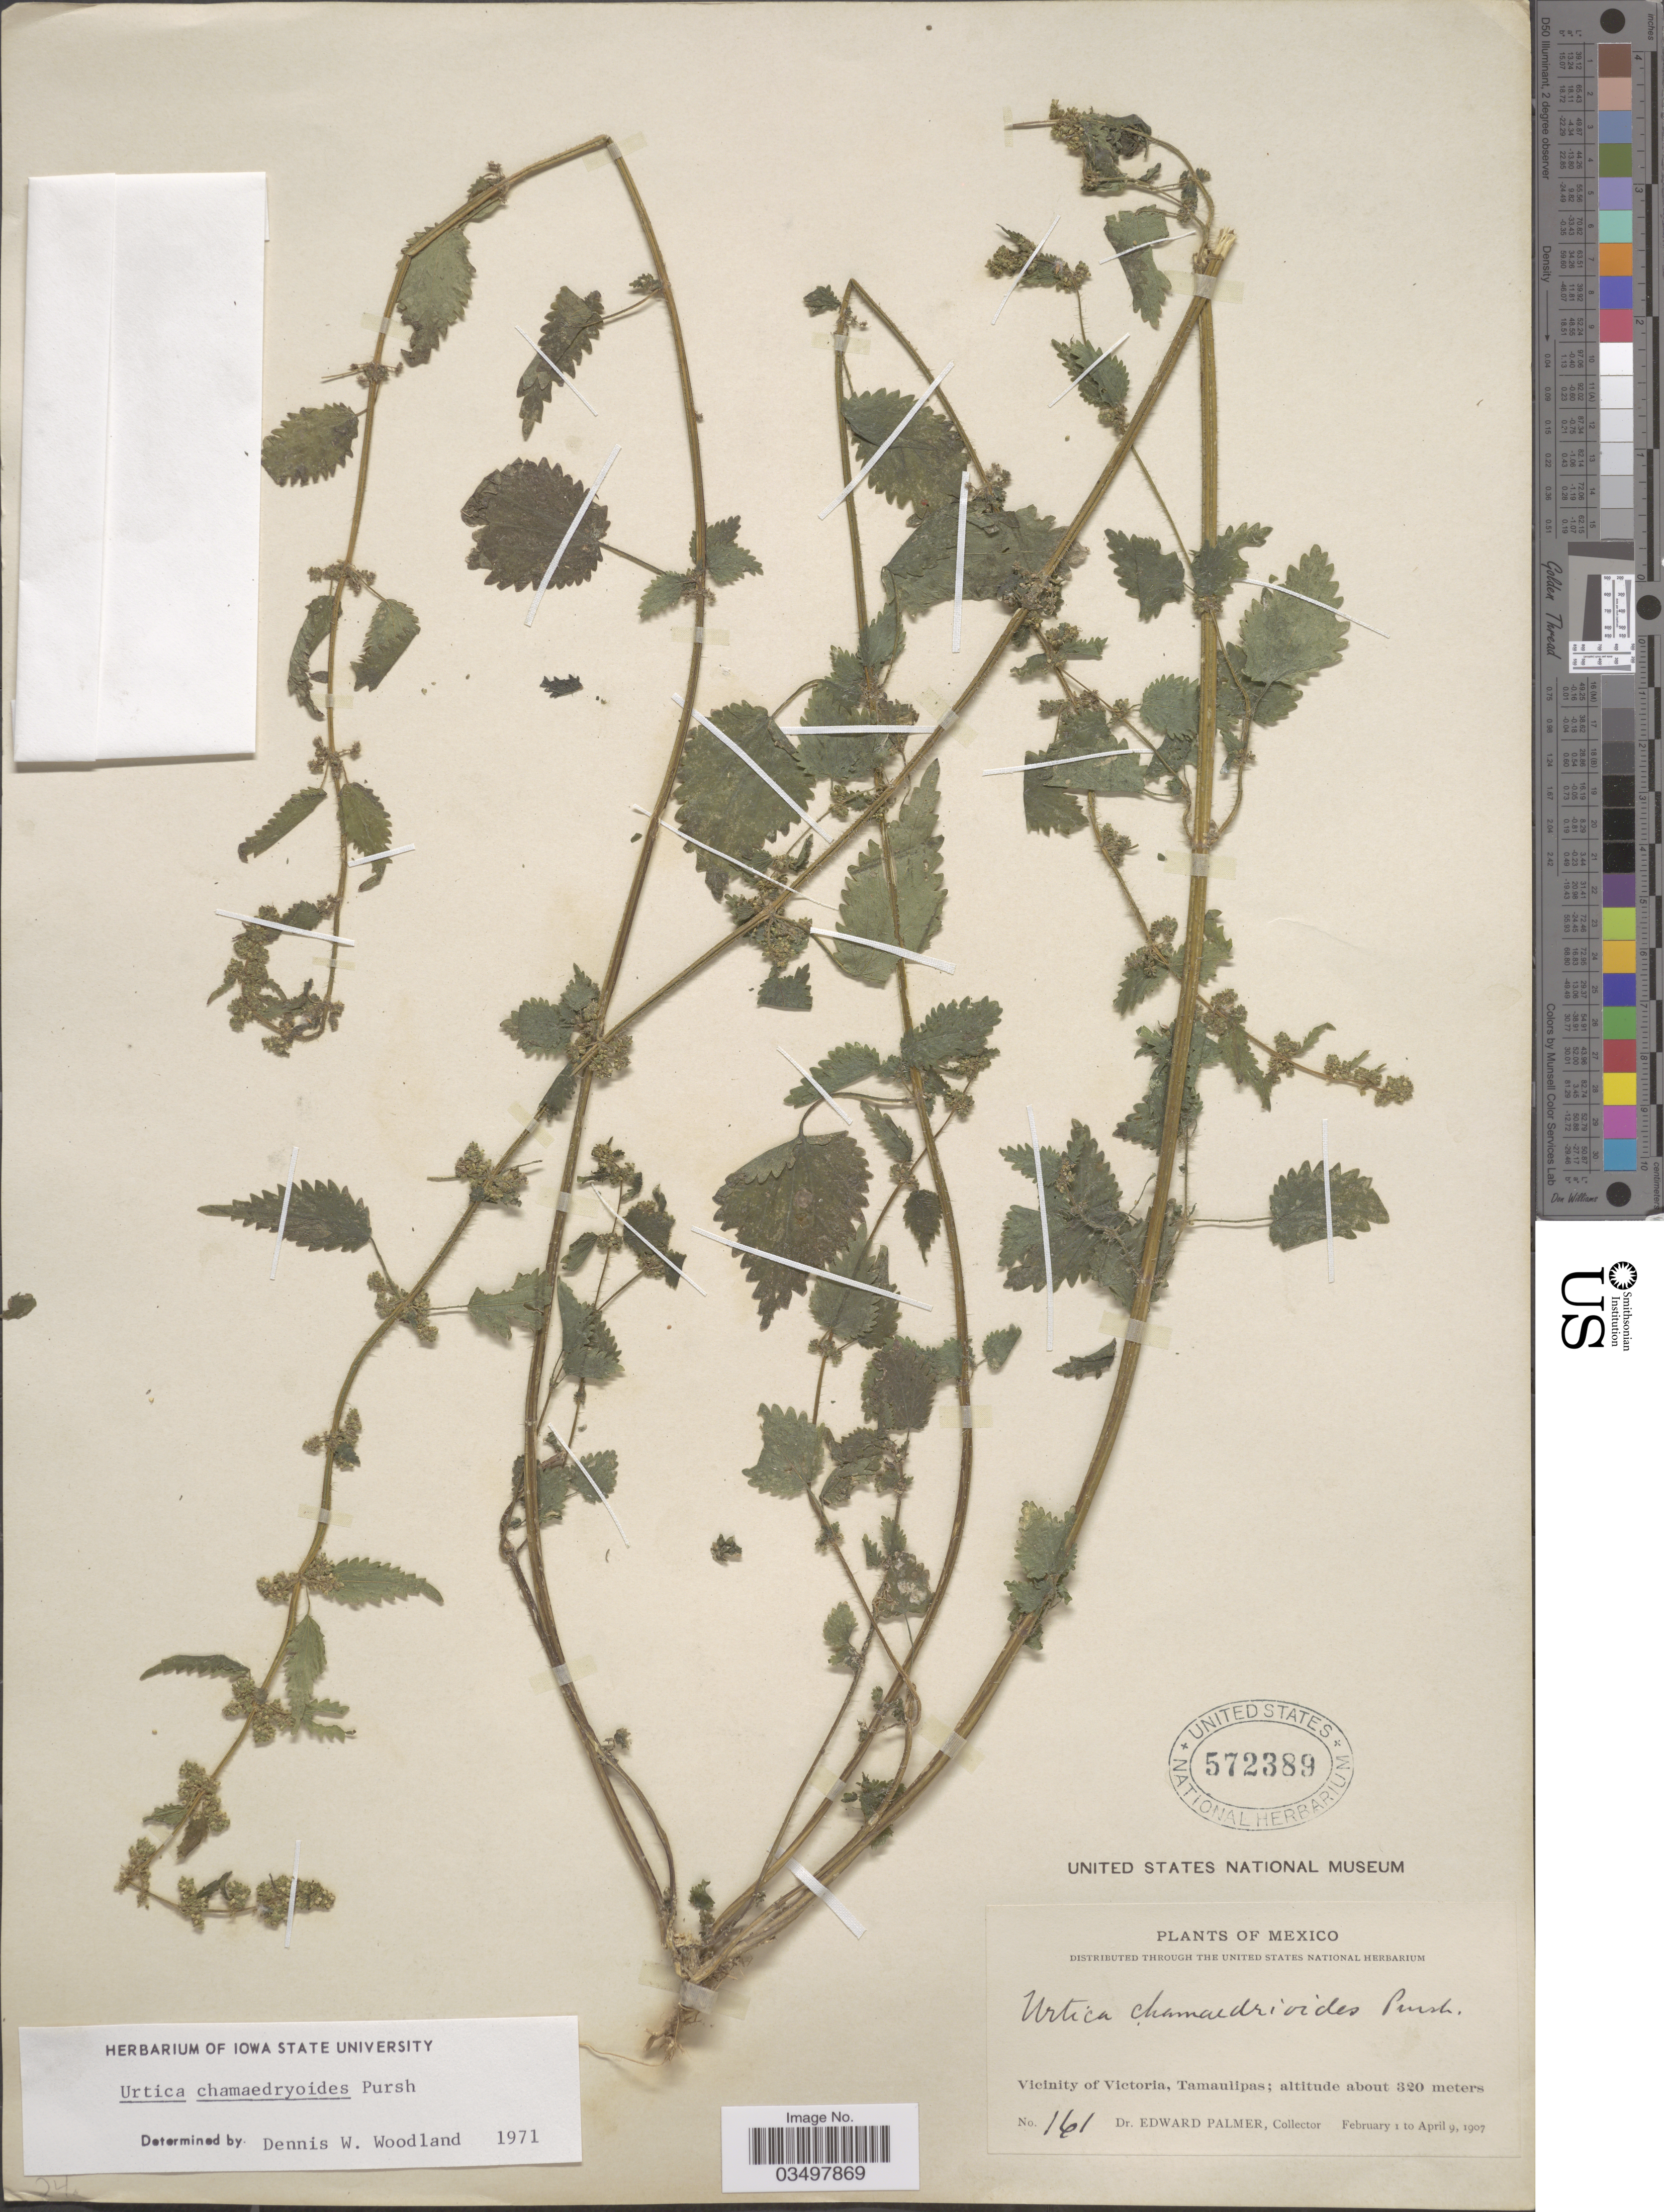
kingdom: Plantae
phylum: Tracheophyta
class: Magnoliopsida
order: Rosales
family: Urticaceae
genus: Urtica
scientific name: Urtica chamaedryoides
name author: Pursh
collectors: E. Palmer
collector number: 161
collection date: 1907-02-01/1907-04-09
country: Mexico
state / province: Tamaulipas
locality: Vicinity of Victoria, Tamaulipas.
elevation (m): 320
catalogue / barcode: US 572389